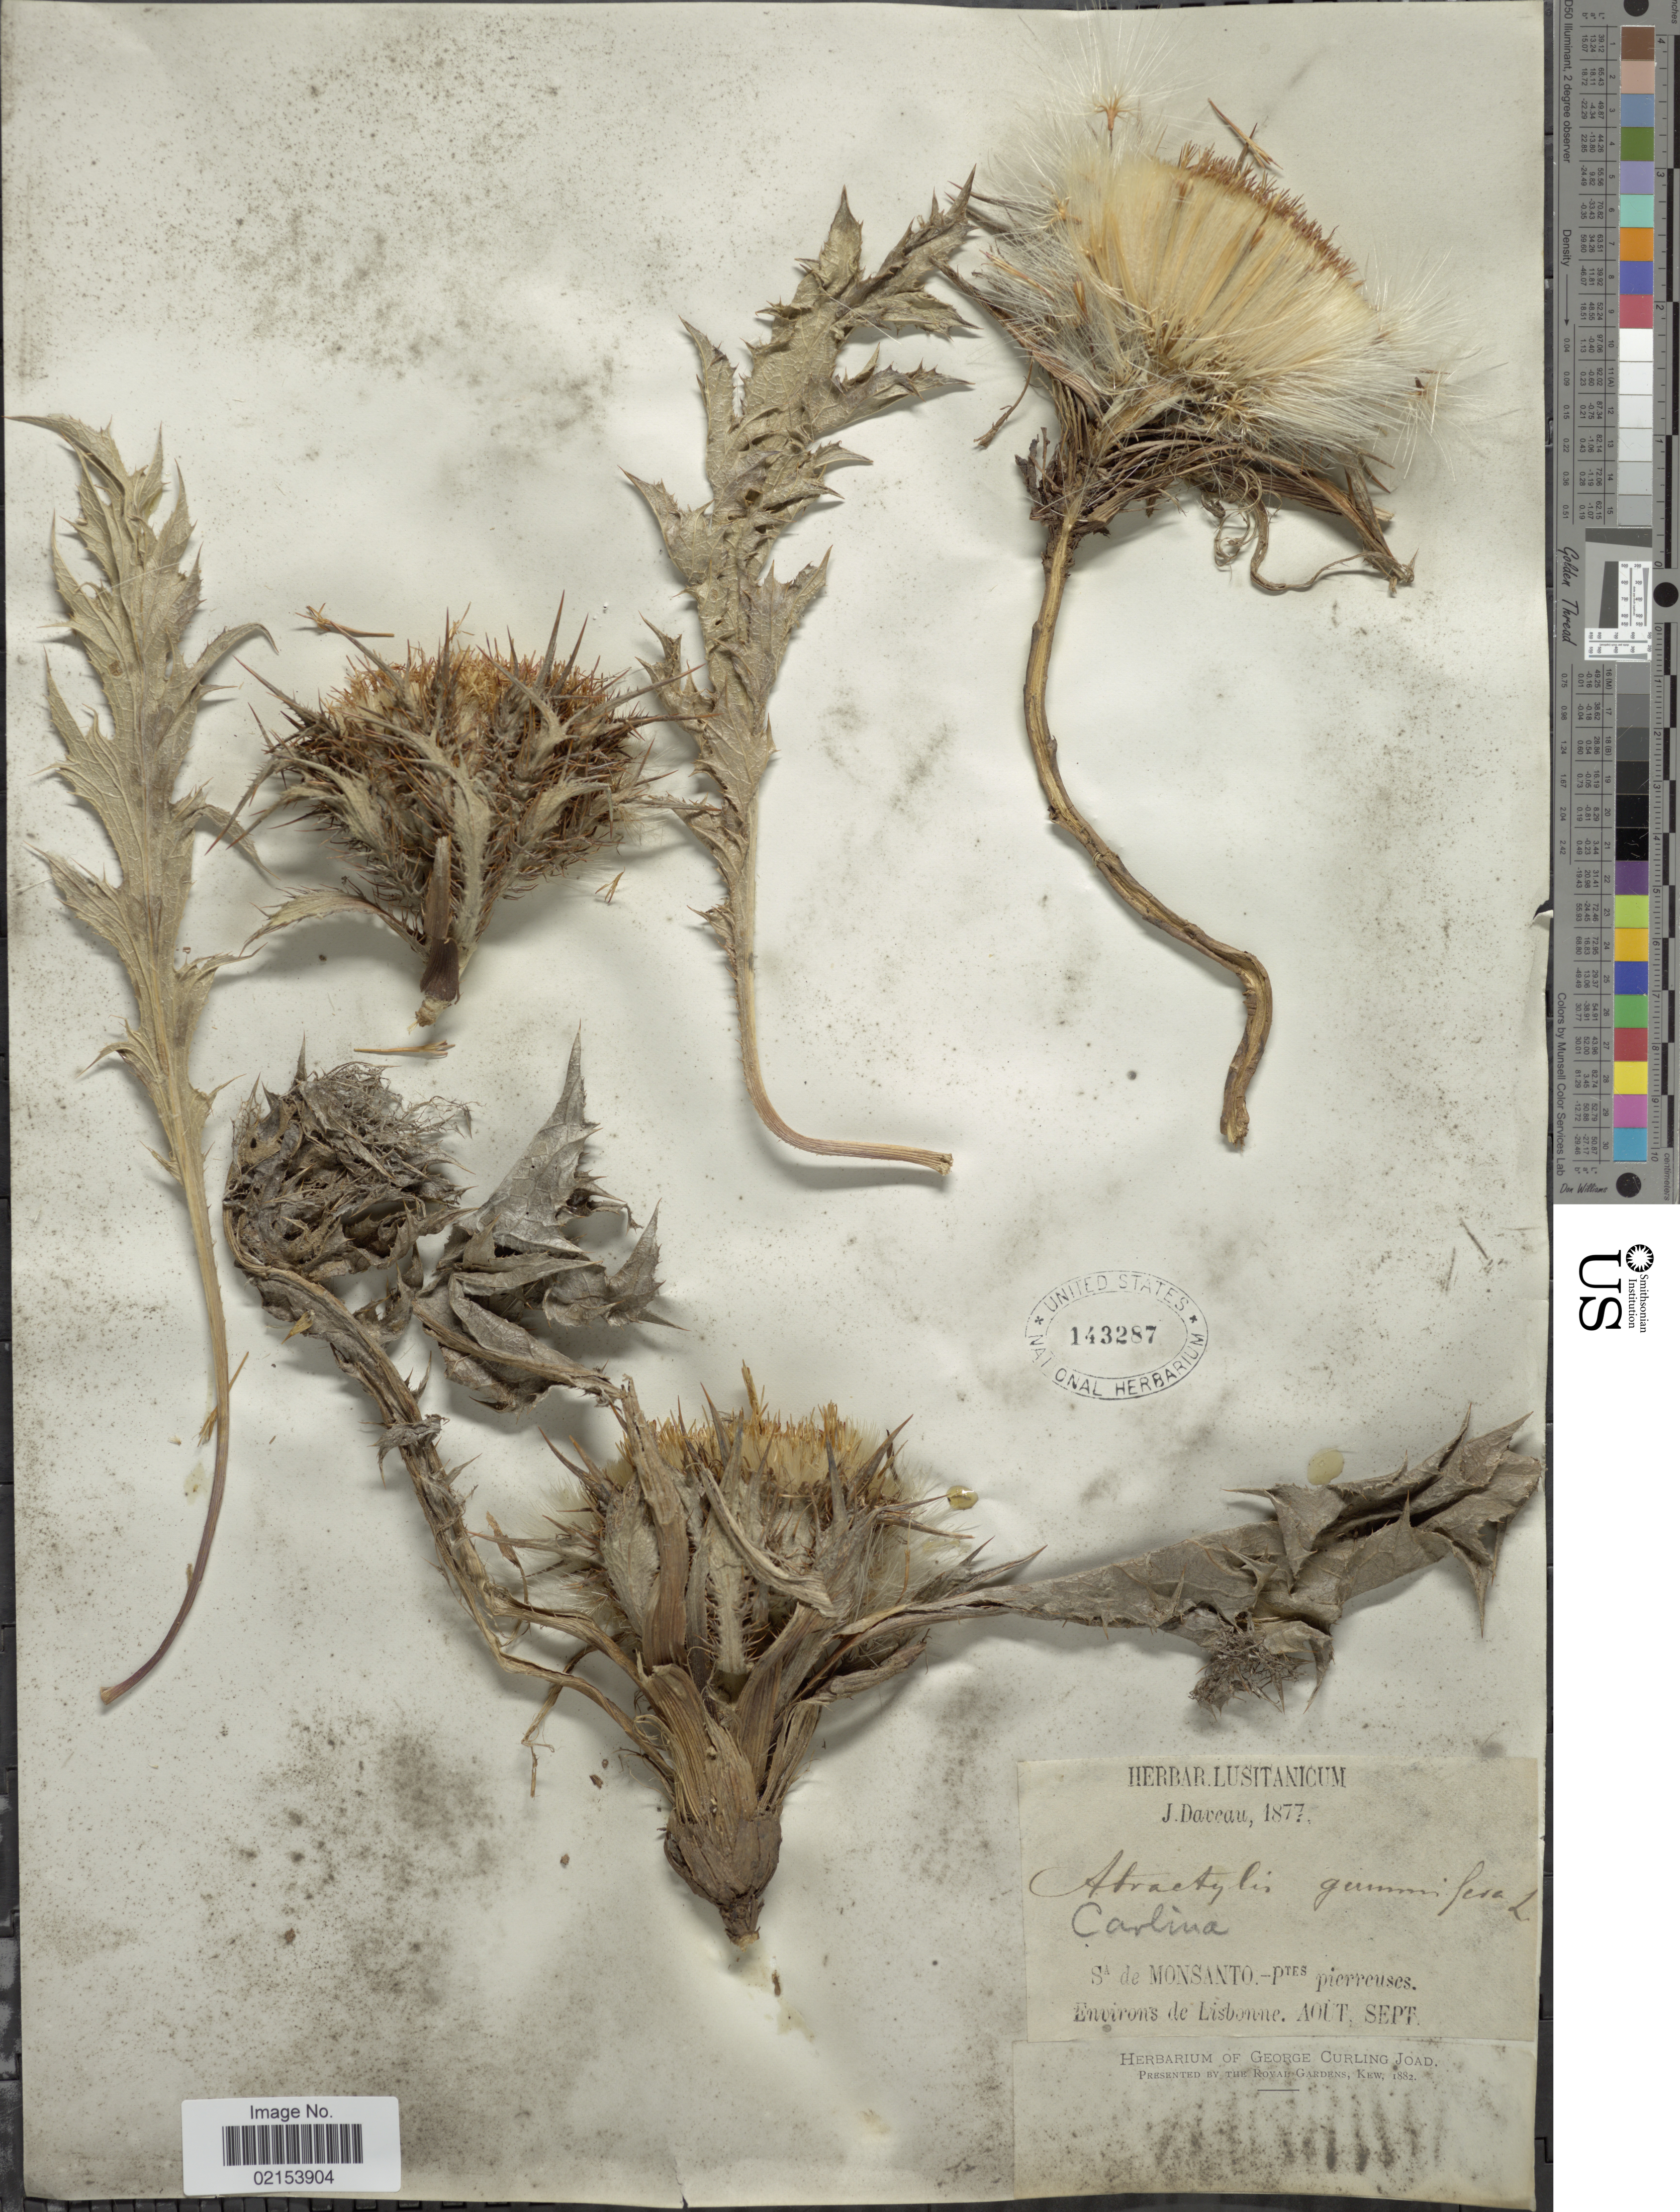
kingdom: Plantae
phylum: Tracheophyta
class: Magnoliopsida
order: Asterales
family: Asteraceae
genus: Carlina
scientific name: Carlina gummifera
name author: (L.) Less.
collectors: J. Daveau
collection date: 1877-08/1877-09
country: Portugal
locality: Sa de Monsanto-ptes pierreuses. Environs de Lisbonne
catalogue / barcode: US 143287